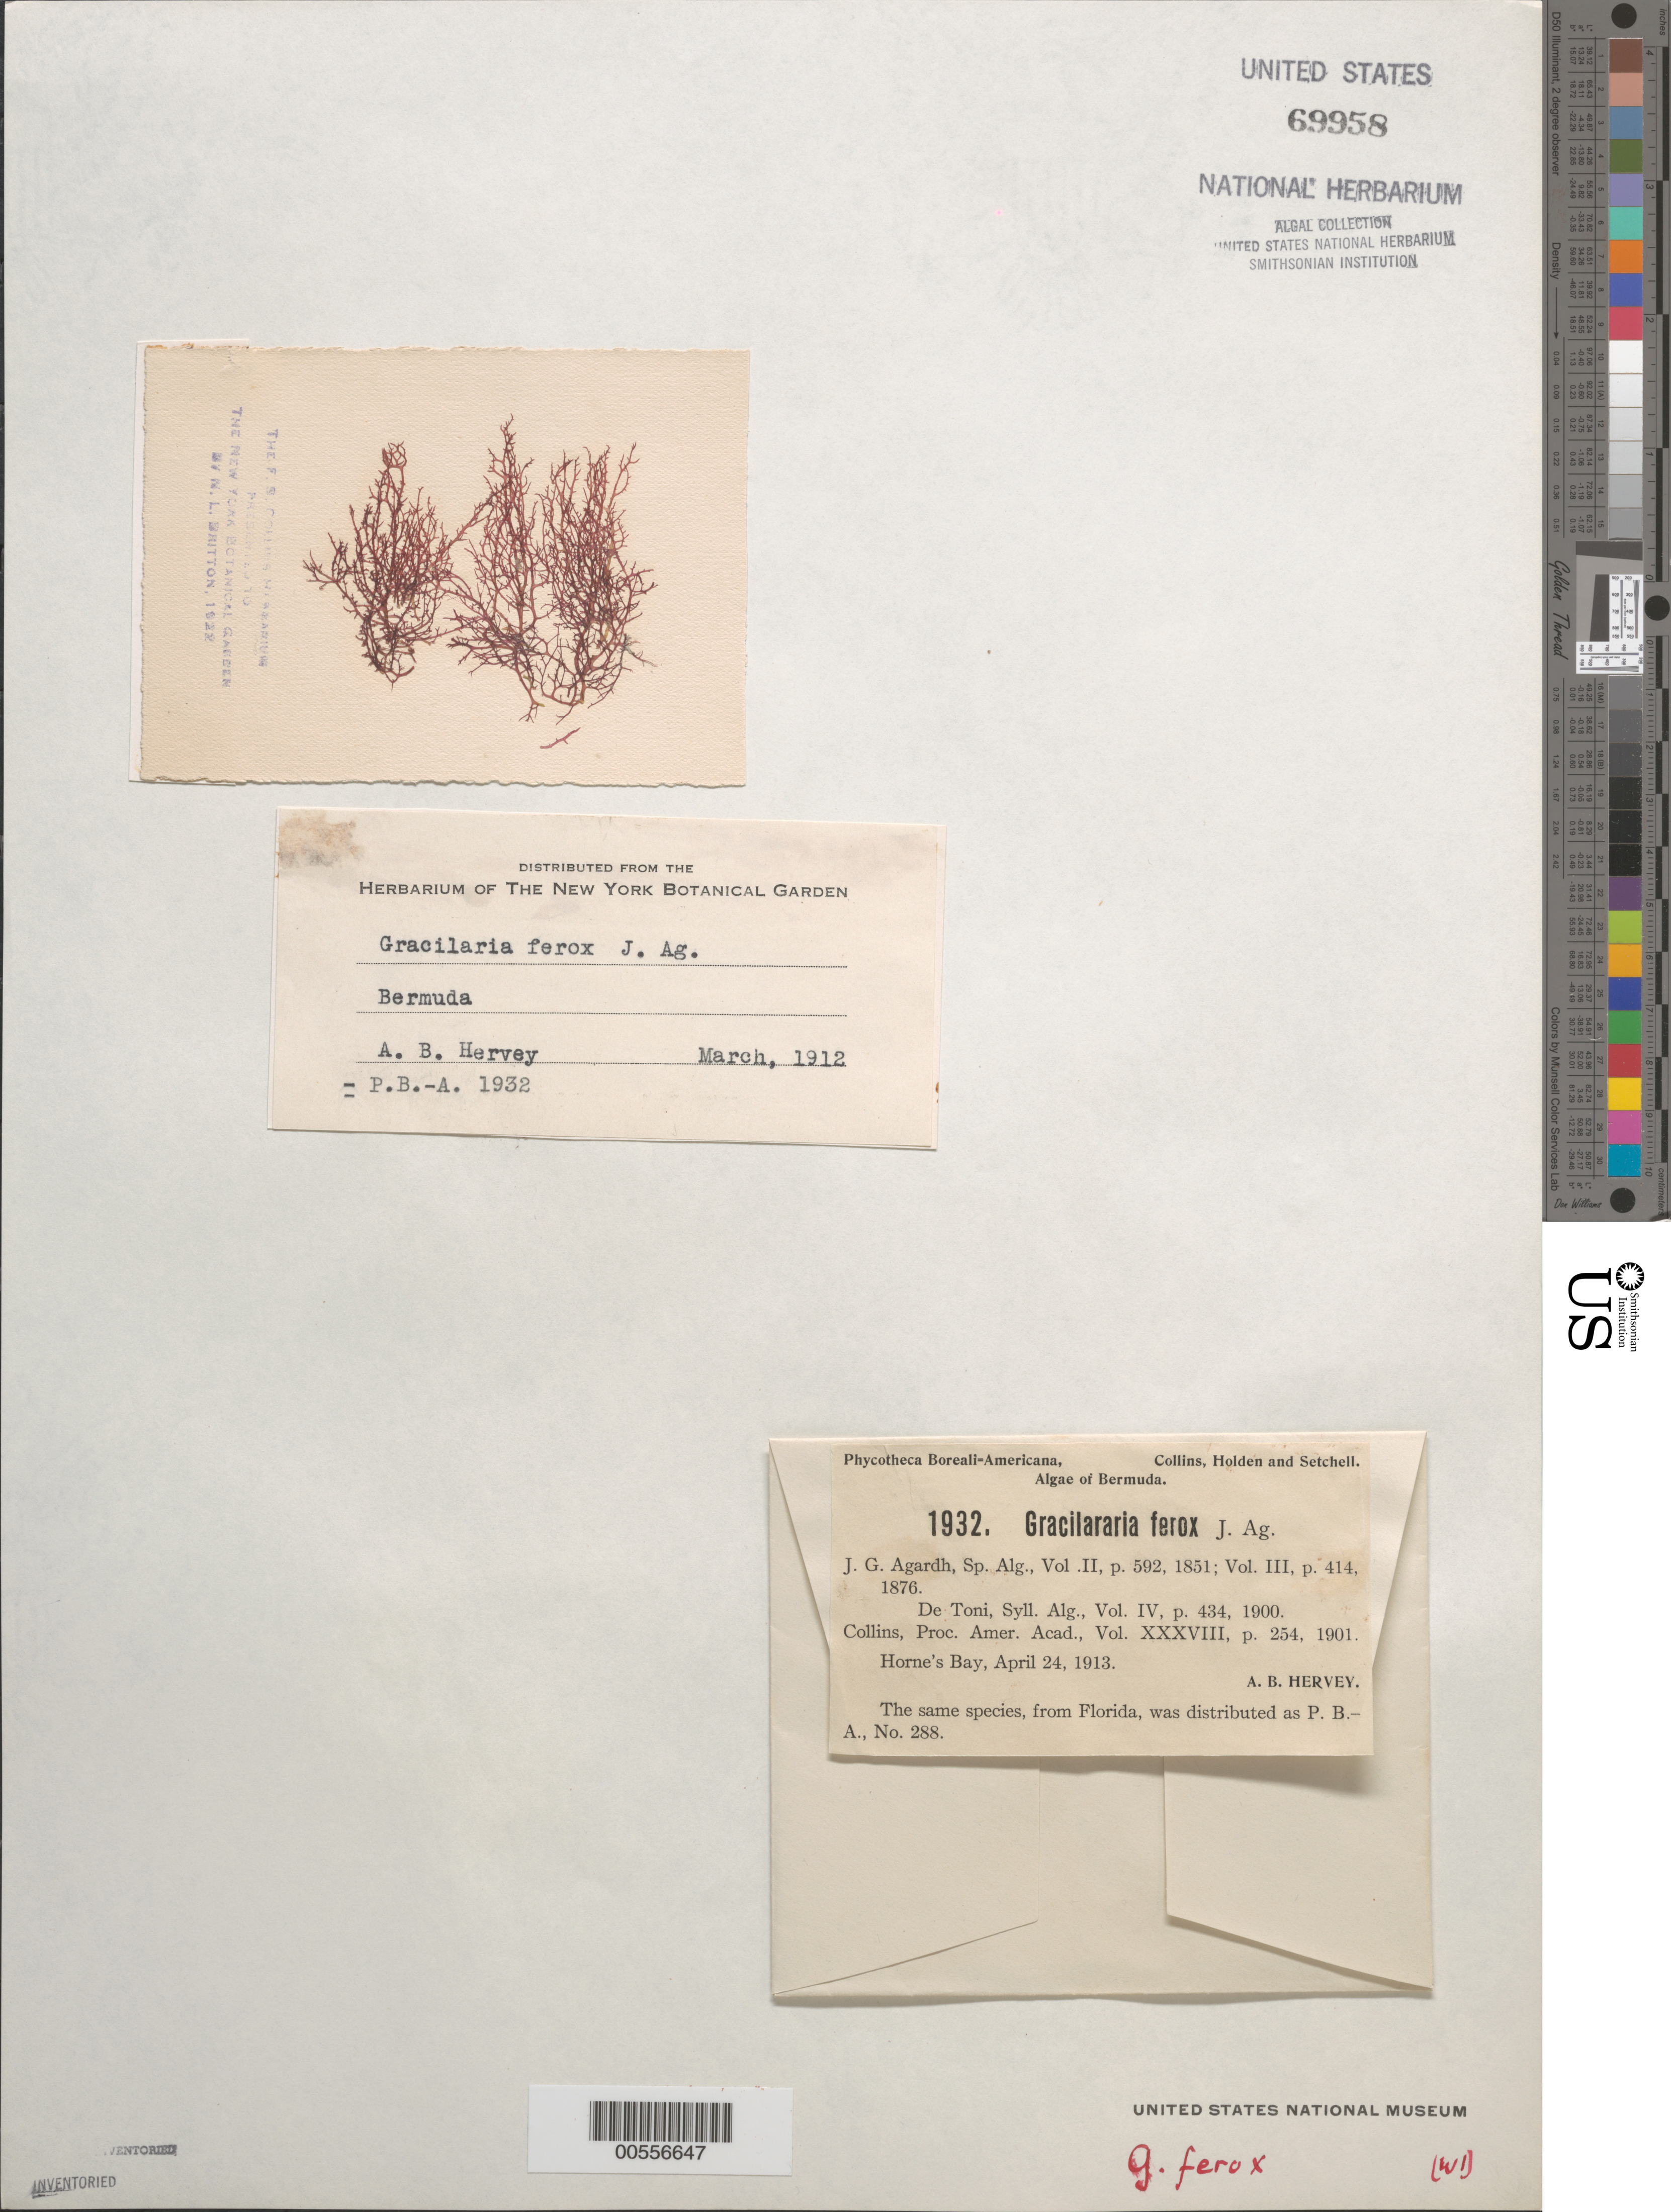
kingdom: Plantae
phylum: Rhodophyta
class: Florideophyceae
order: Gracilariales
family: Gracilariaceae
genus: Gracilaria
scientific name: Gracilaria ferox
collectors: A. B. Hervey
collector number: PB-A 1932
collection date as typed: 24 Apr 1913 and -- Mar 1912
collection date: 1912-03,1913-04-24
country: Bermuda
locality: Horne's Bay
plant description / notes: Collins, Holden & Setchell, Phycotheca Boreali-Americana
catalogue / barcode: US 69958